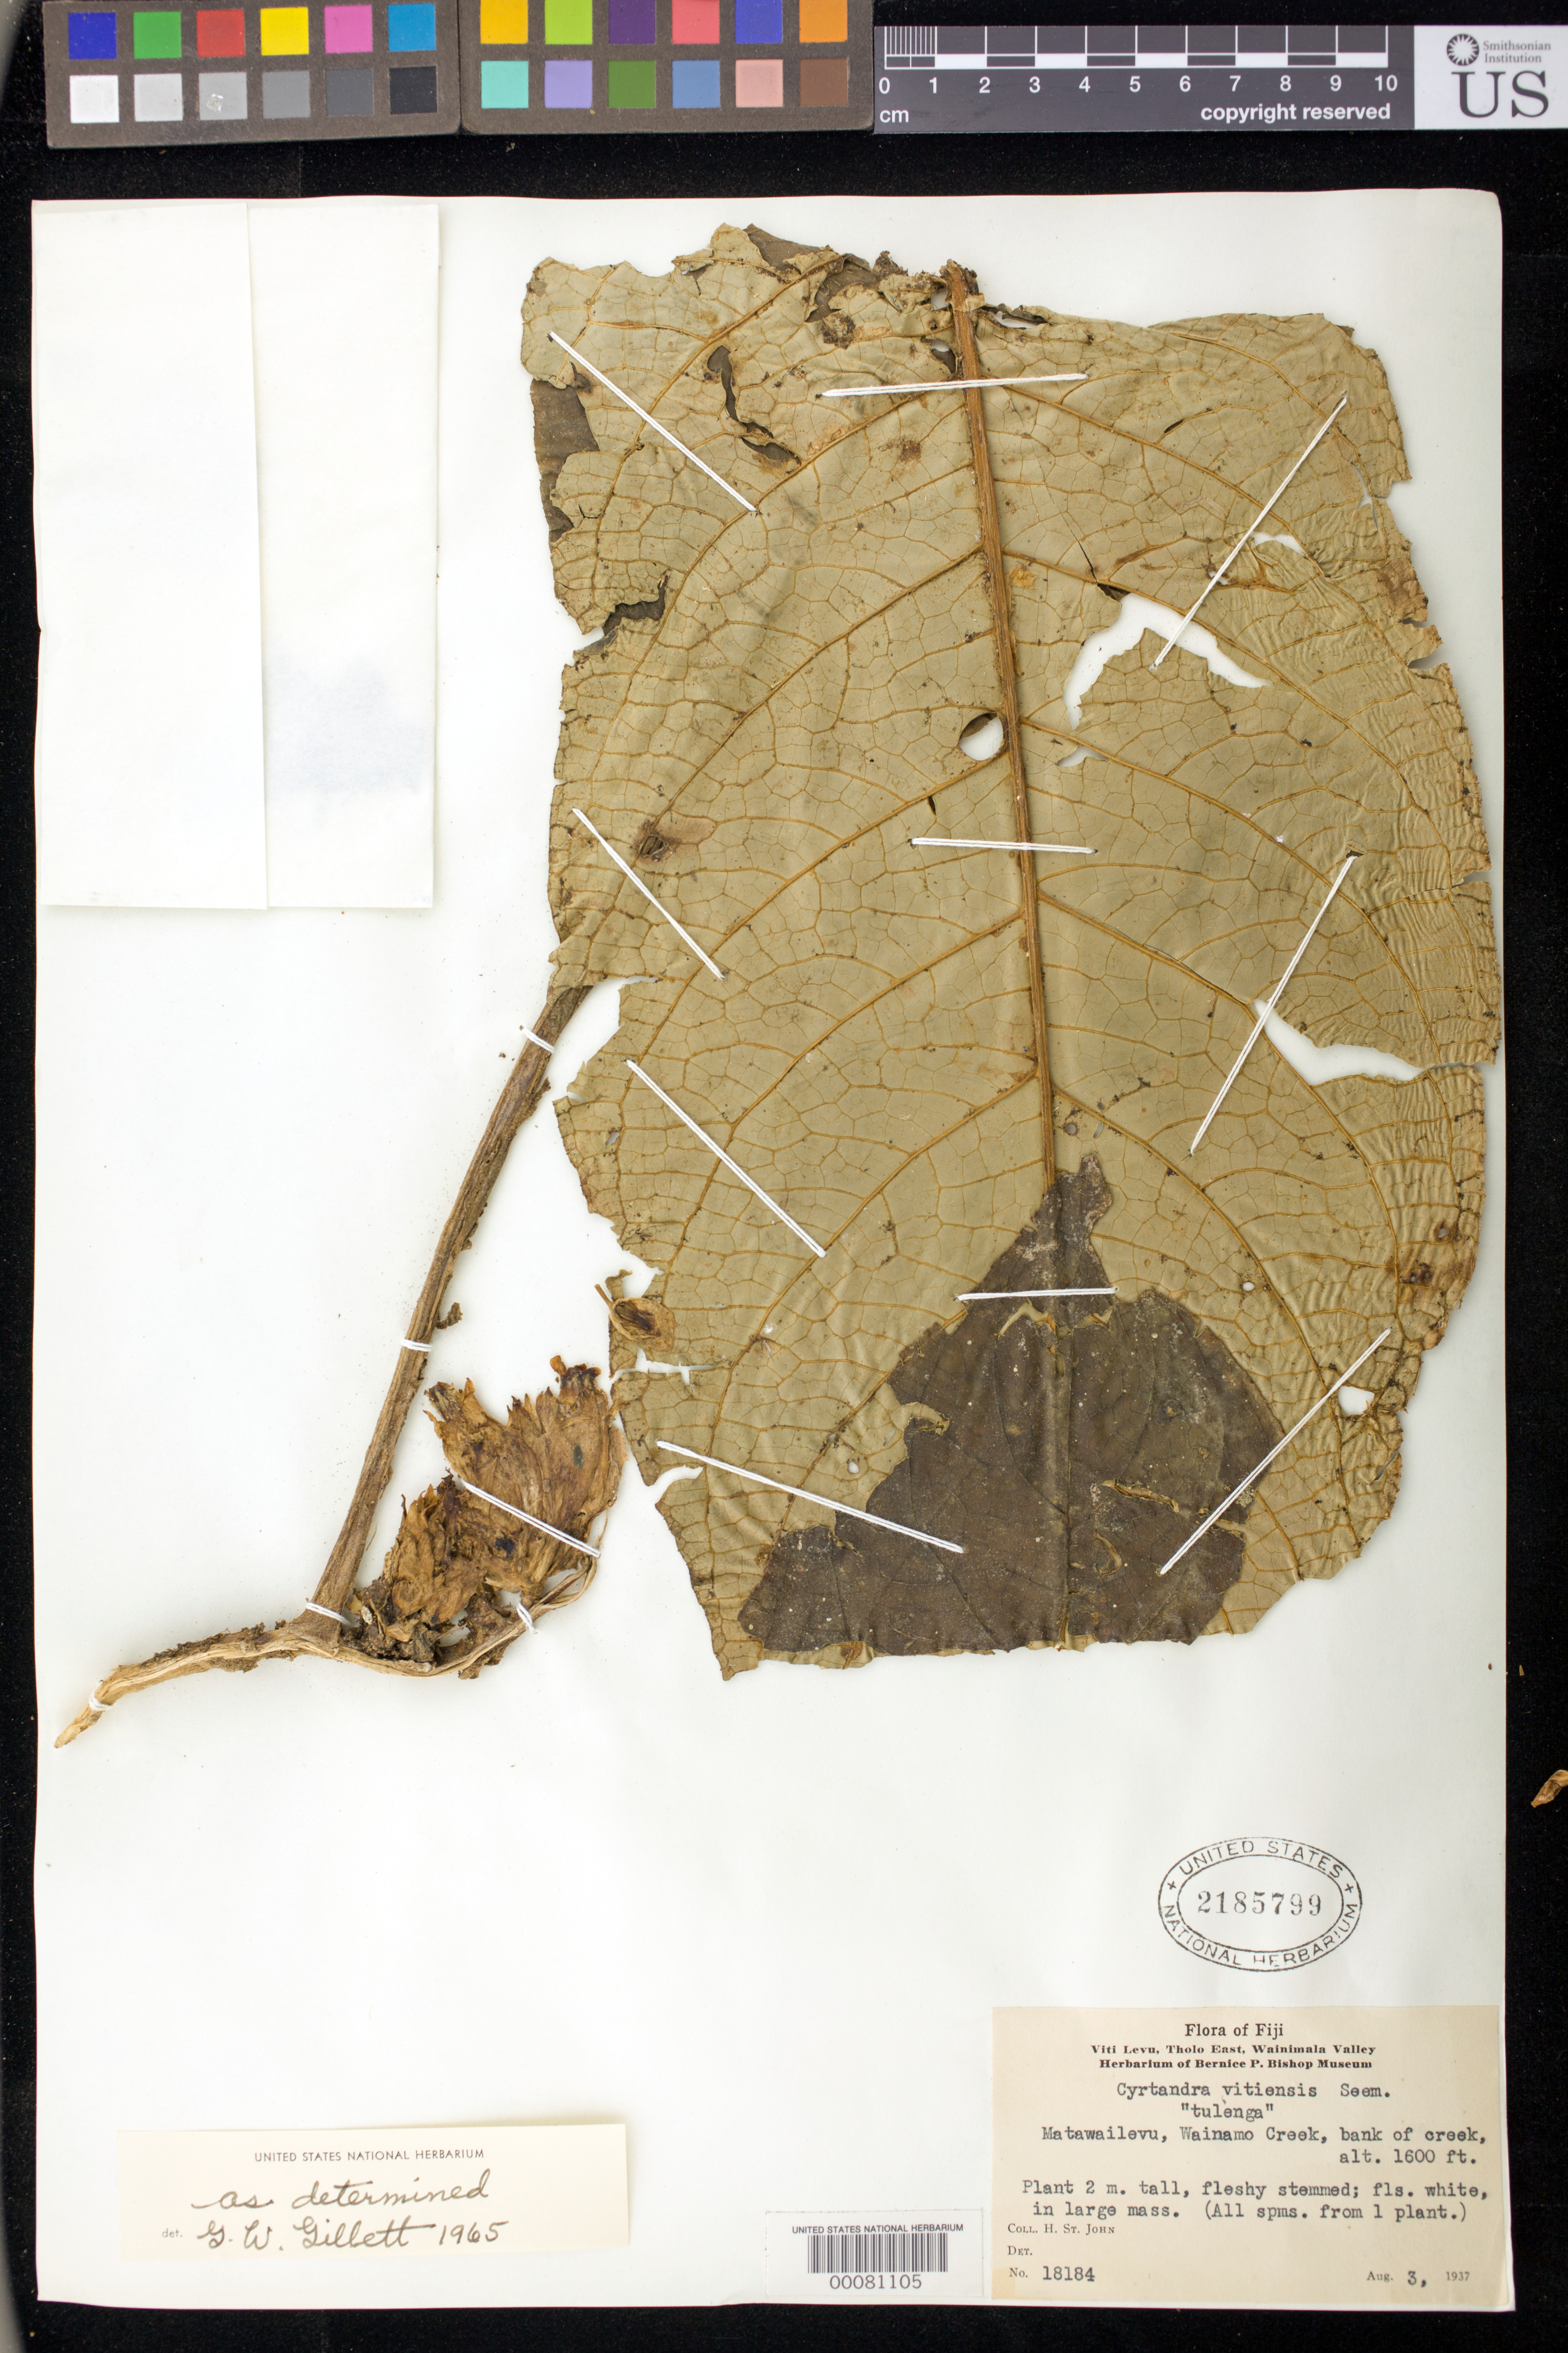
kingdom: Plantae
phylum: Tracheophyta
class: Magnoliopsida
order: Lamiales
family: Gesneriaceae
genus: Cyrtandra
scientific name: Cyrtandra vitiensis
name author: Seem.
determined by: Gillett, G. W.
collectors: H. St. John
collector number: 18184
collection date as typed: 03 Aug 1937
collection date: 1937-08-03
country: Fiji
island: Viti Levu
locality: Tholo east, wainimala valley, matawailevu, wainamo creek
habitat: Bank of creek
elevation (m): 488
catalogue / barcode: US 2185799